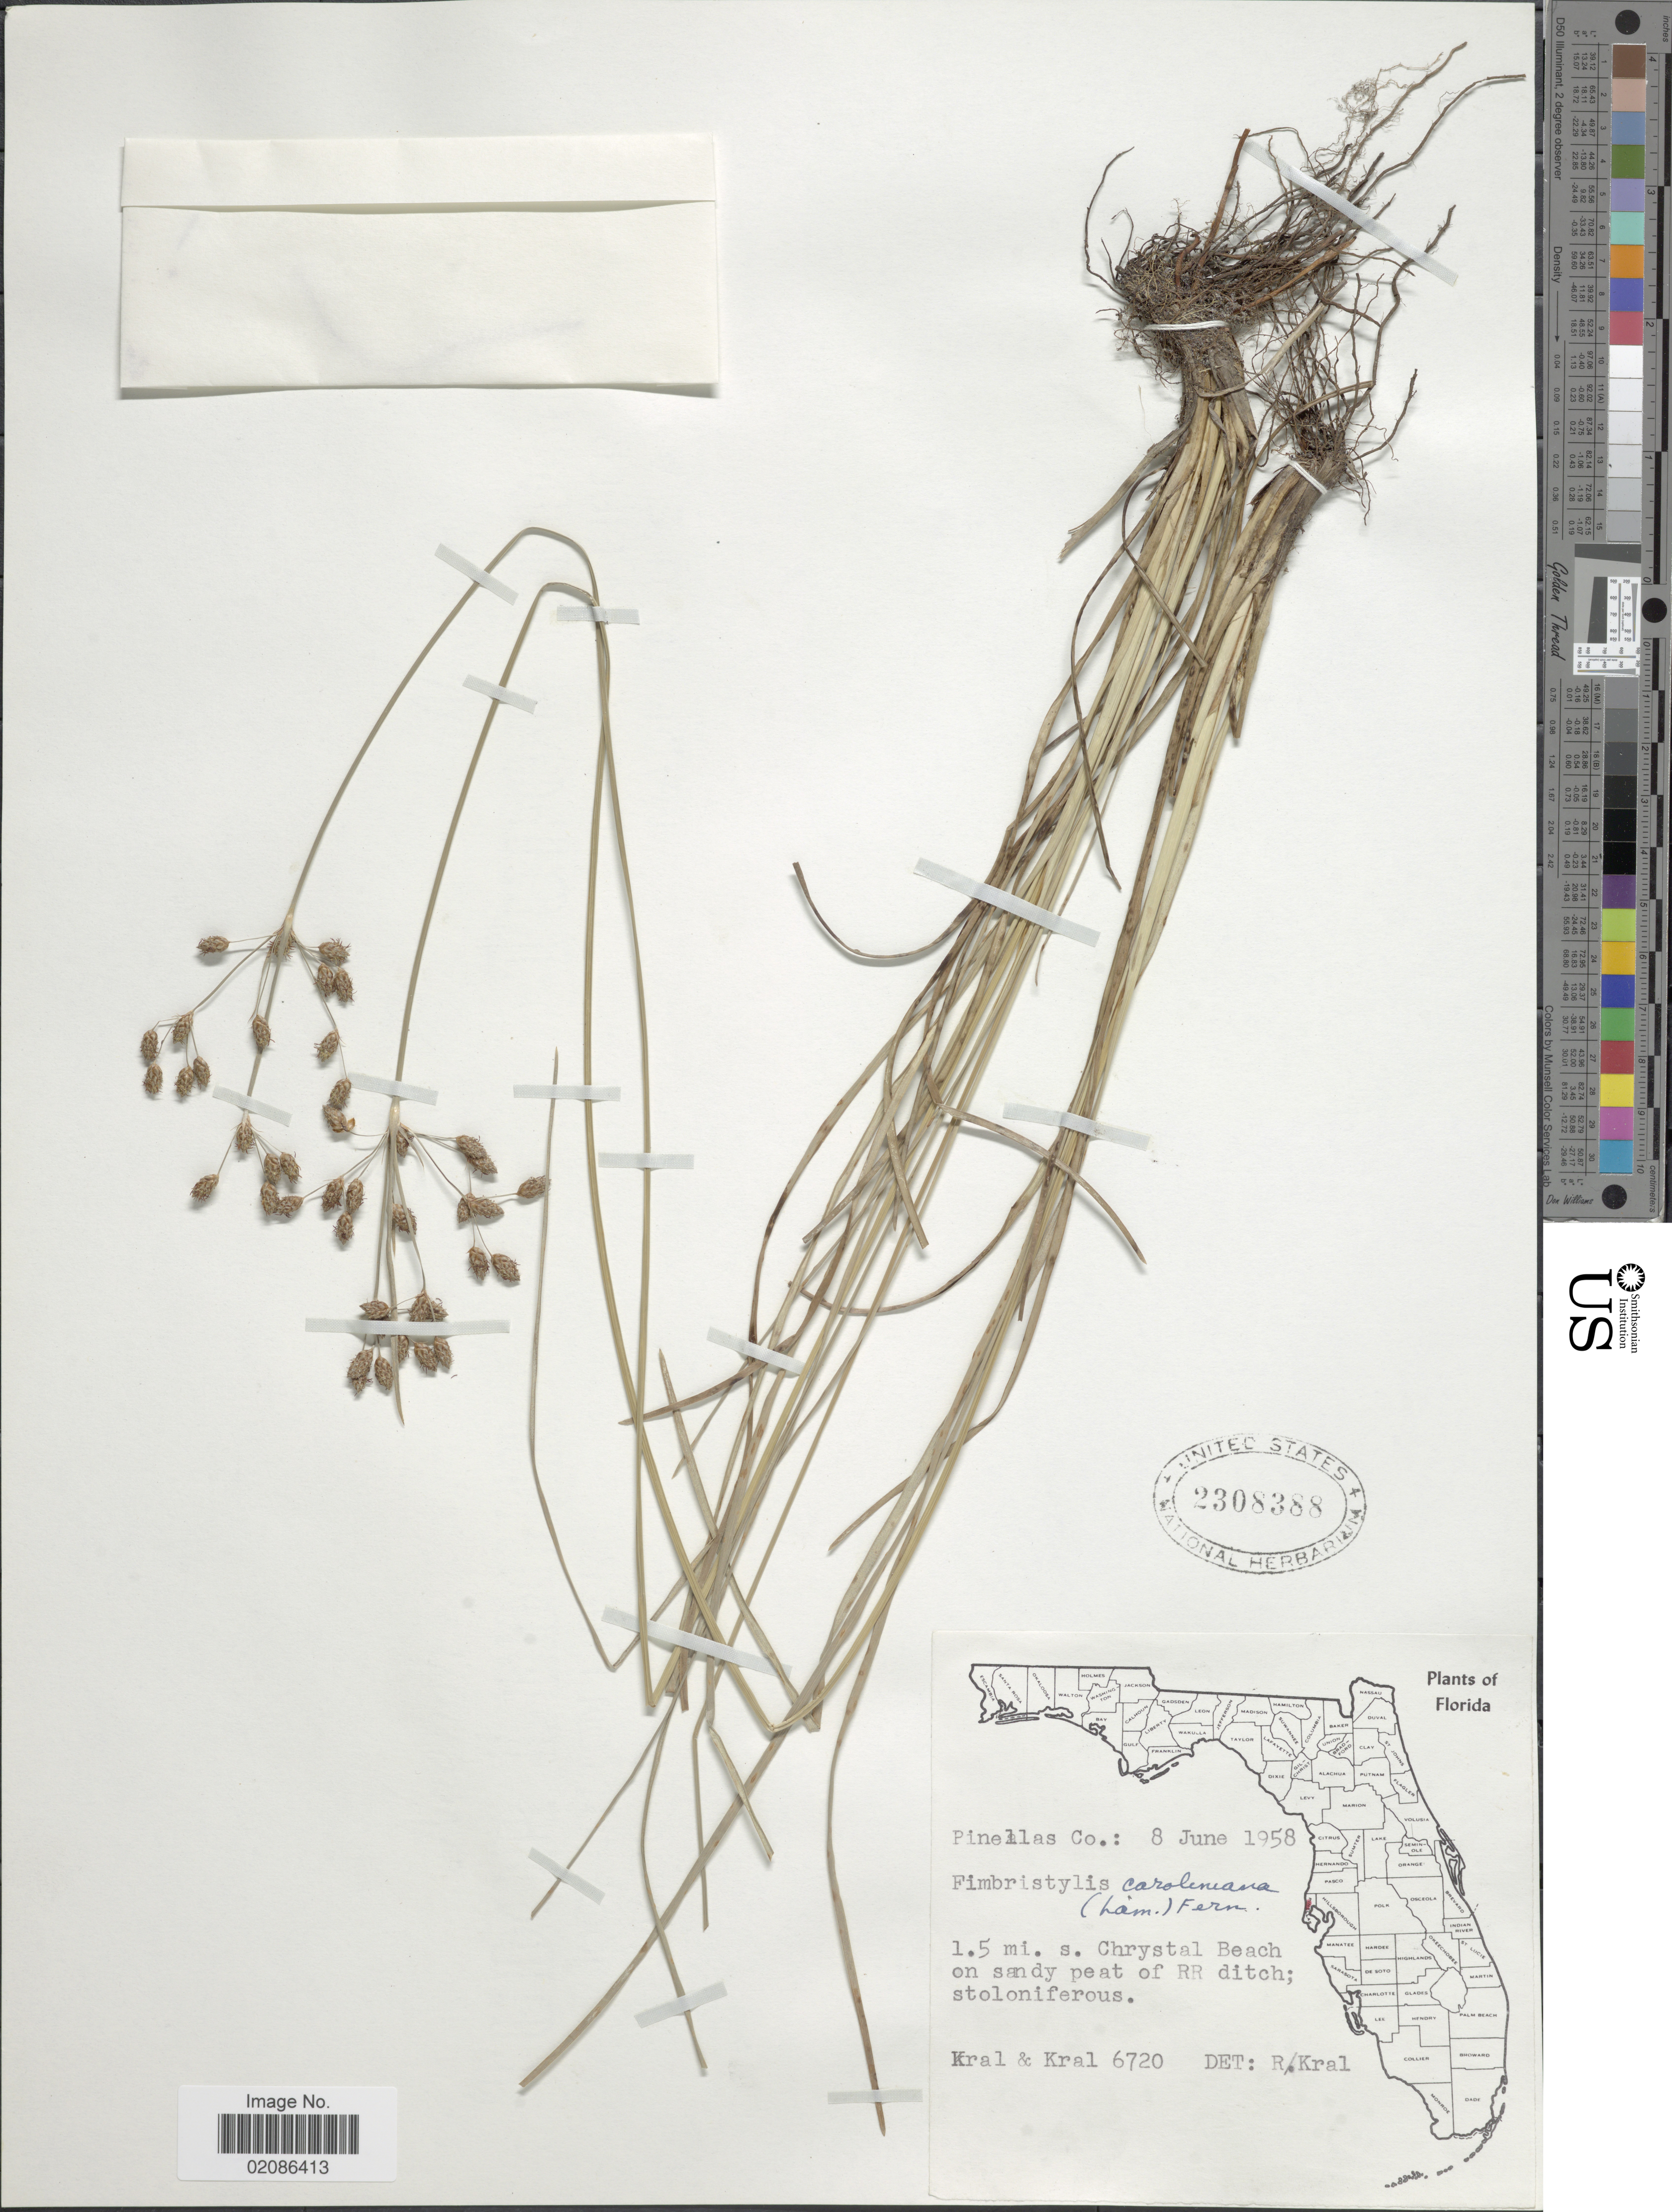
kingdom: Plantae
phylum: Tracheophyta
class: Liliopsida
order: Poales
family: Cyperaceae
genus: Fimbristylis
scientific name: Fimbristylis caroliniana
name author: (Lam.) Fernald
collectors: -- Kral & -- Kral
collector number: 6720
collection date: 1958-06-08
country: United States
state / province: Florida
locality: Pinellas Co, 1.5 mi s Chrystal Beach on sandy peat of RR ditch stolonoferous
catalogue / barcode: US 2308388